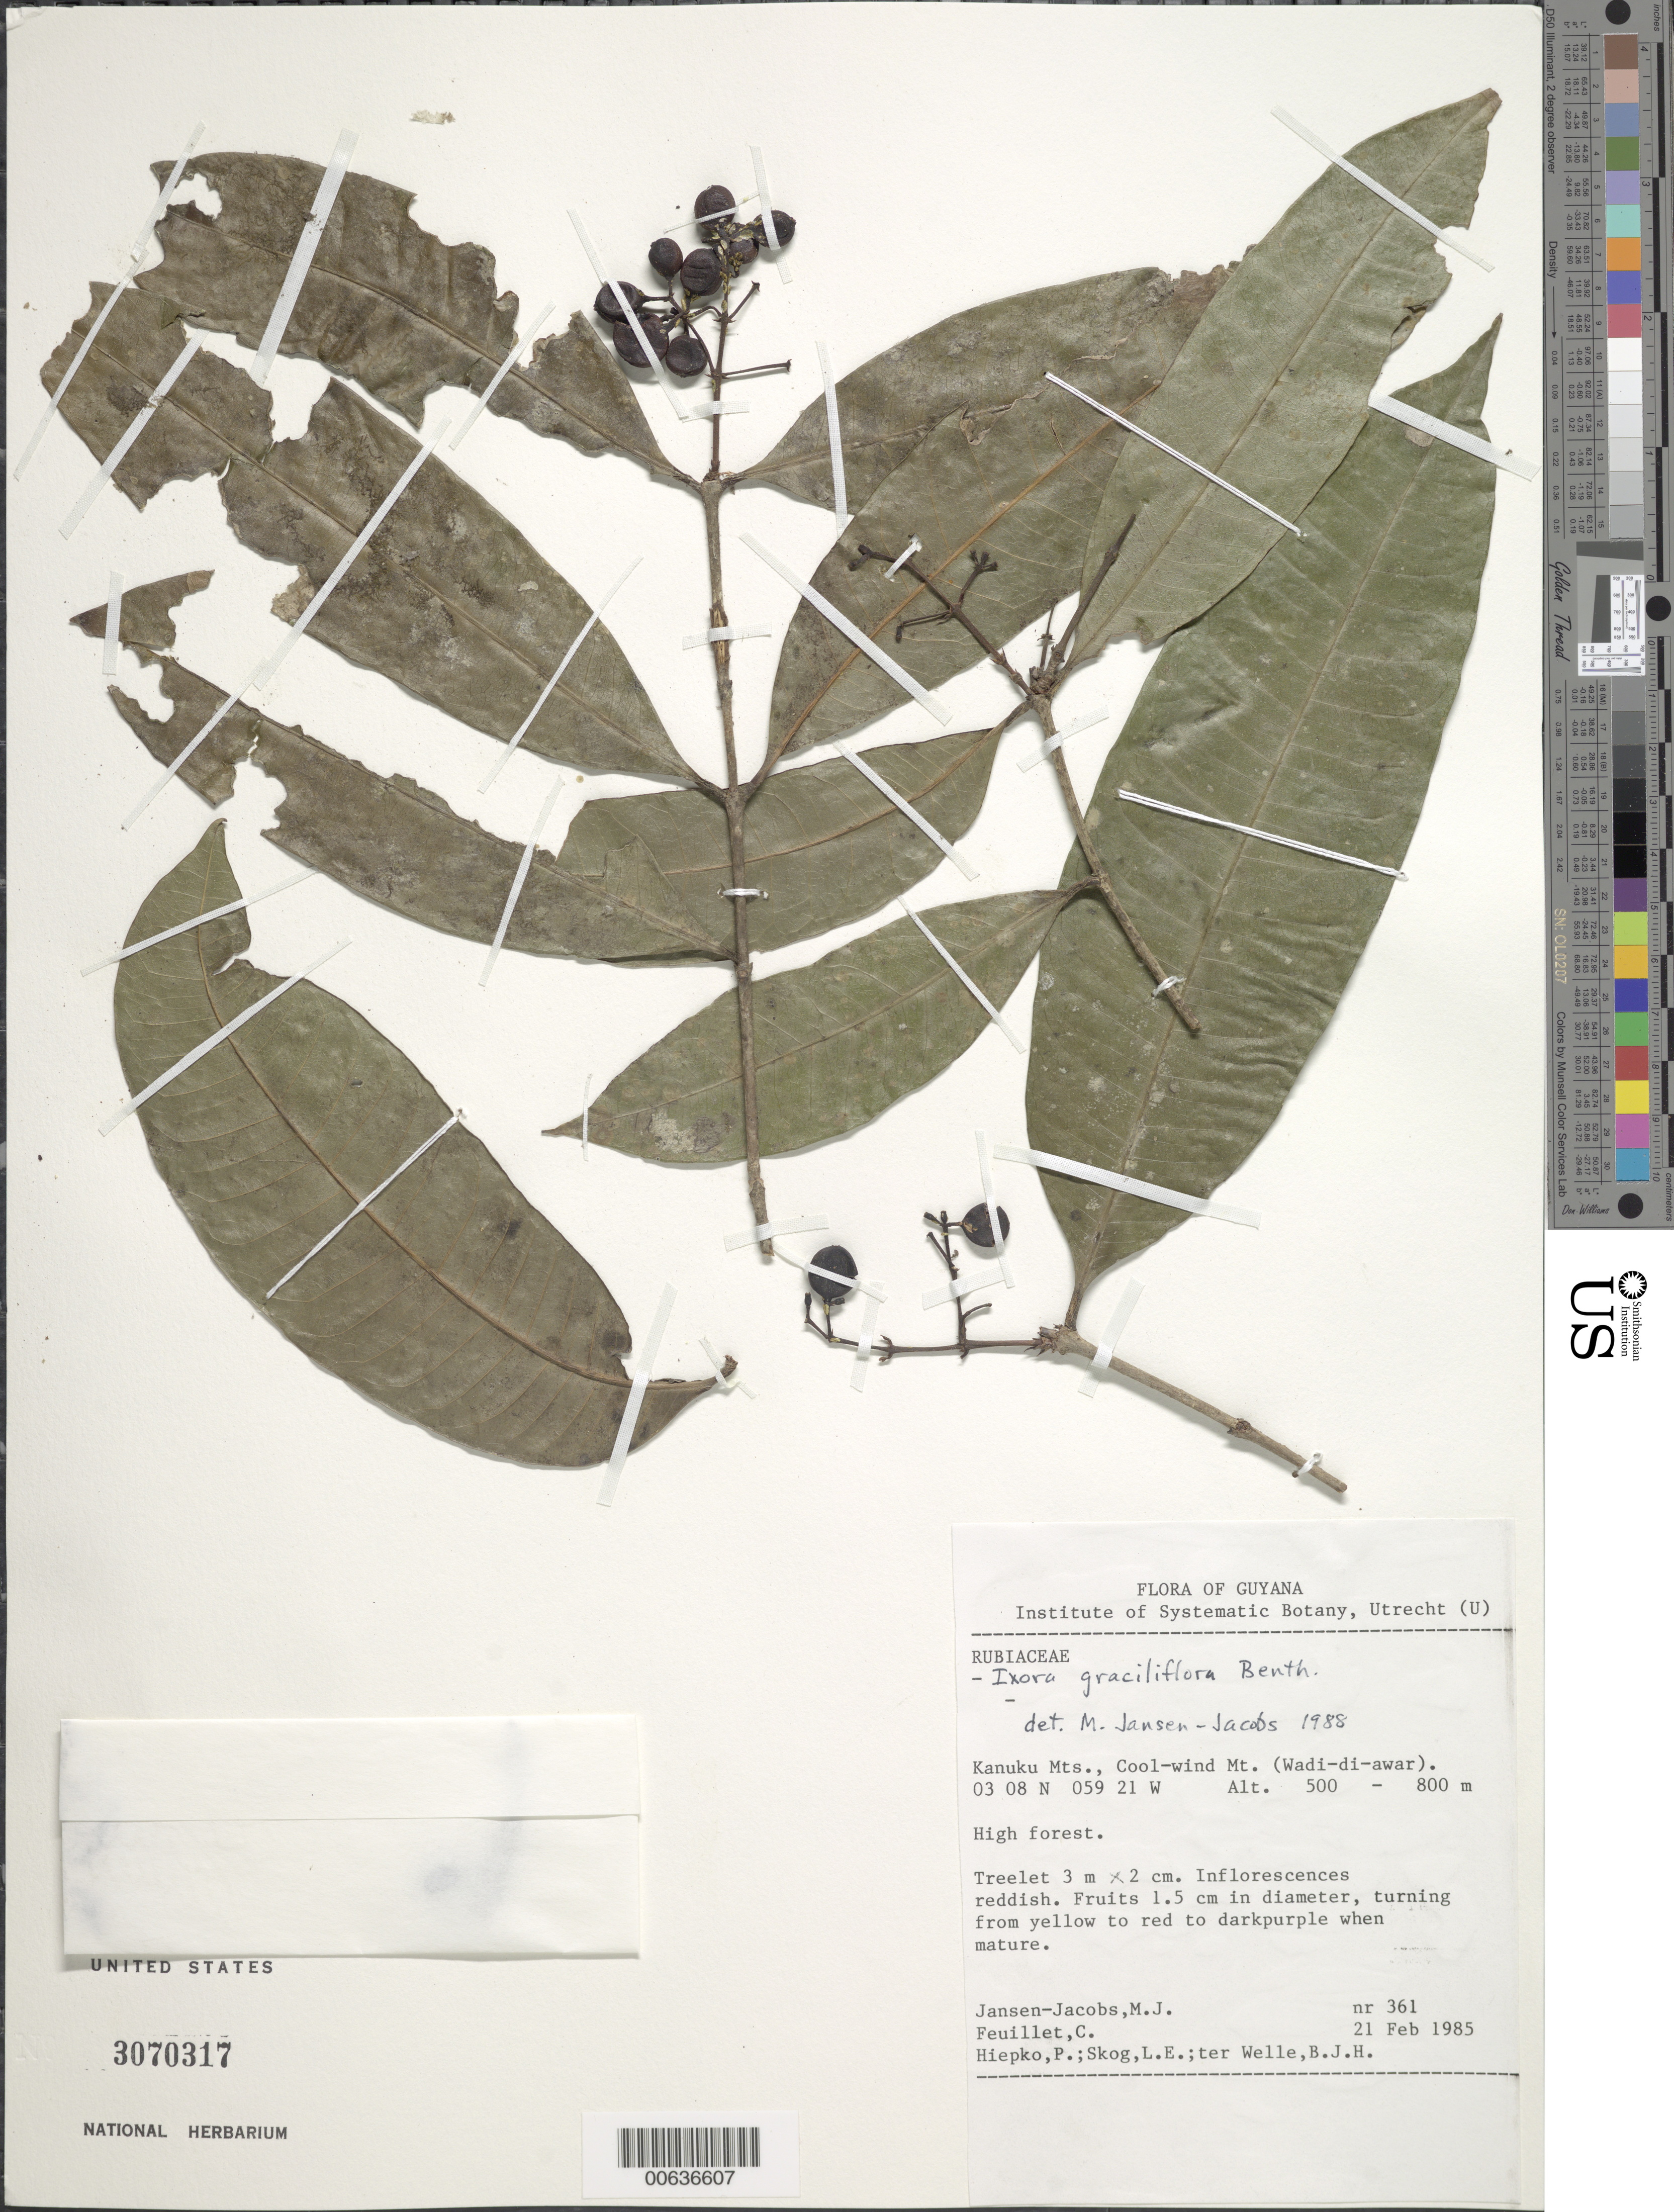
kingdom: Plantae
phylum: Tracheophyta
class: Magnoliopsida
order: Gentianales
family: Rubiaceae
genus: Ixora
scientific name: Ixora graciliflora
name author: Benth.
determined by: Jansen-Jacobs, M. J., (U), Nationaal Herbarium Nederland, Utrecht University branch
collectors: M. J. Jansen-Jacobs, C. Feuillet, P. H. Hiepko, L. E. Skog & B. Welle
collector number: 361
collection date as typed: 21-Feb-85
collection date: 1985-02-21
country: Guyana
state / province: U. Takutu-U. Essequibo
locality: Kanuku Mts., Cool-wind Mt. (Wadi-di-awar)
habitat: High forest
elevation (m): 500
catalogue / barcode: US 3070317